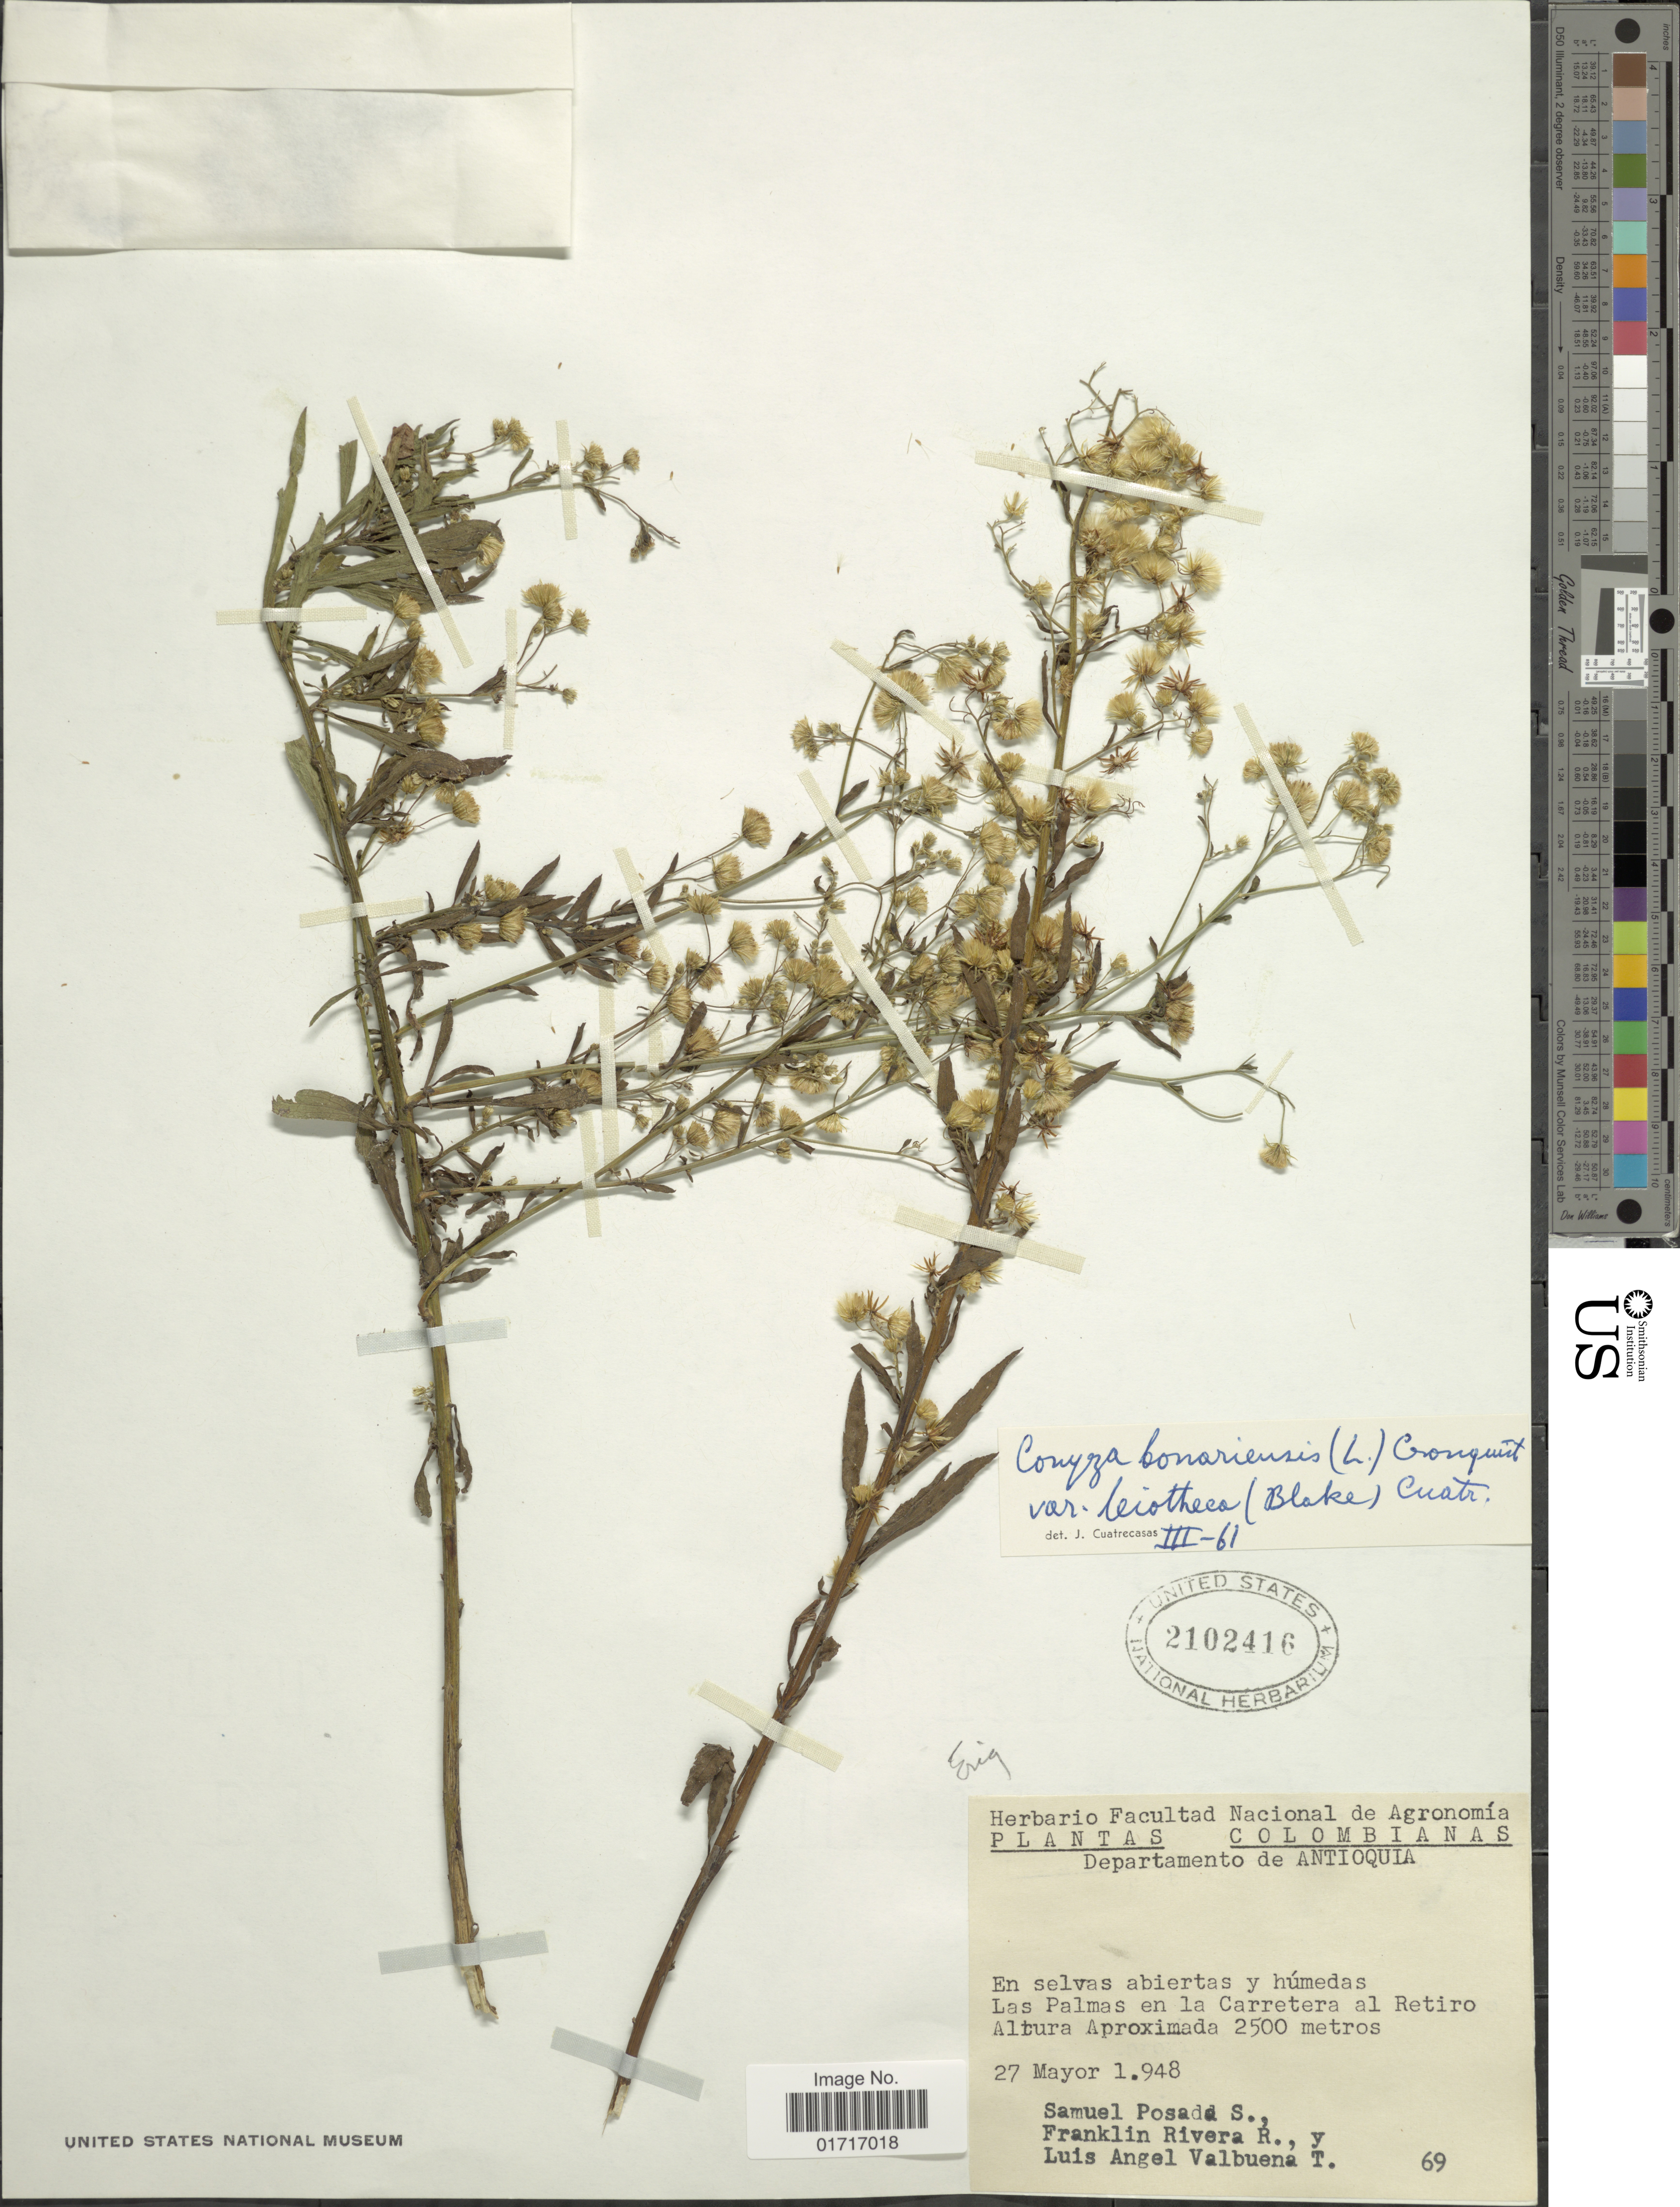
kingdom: Plantae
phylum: Tracheophyta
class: Magnoliopsida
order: Asterales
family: Asteraceae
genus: Conyza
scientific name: Conyza bonariensis var. leiotheca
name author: (S.F. Blake) Cuatrec.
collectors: S. Posada, F. Rivera R. & L. Valbuena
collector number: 69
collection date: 1948-05-27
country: Colombia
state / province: Antioquia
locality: Departamento de Antioquia, La Palmas en la Carretera al Retiro.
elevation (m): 2500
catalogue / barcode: US 2102416